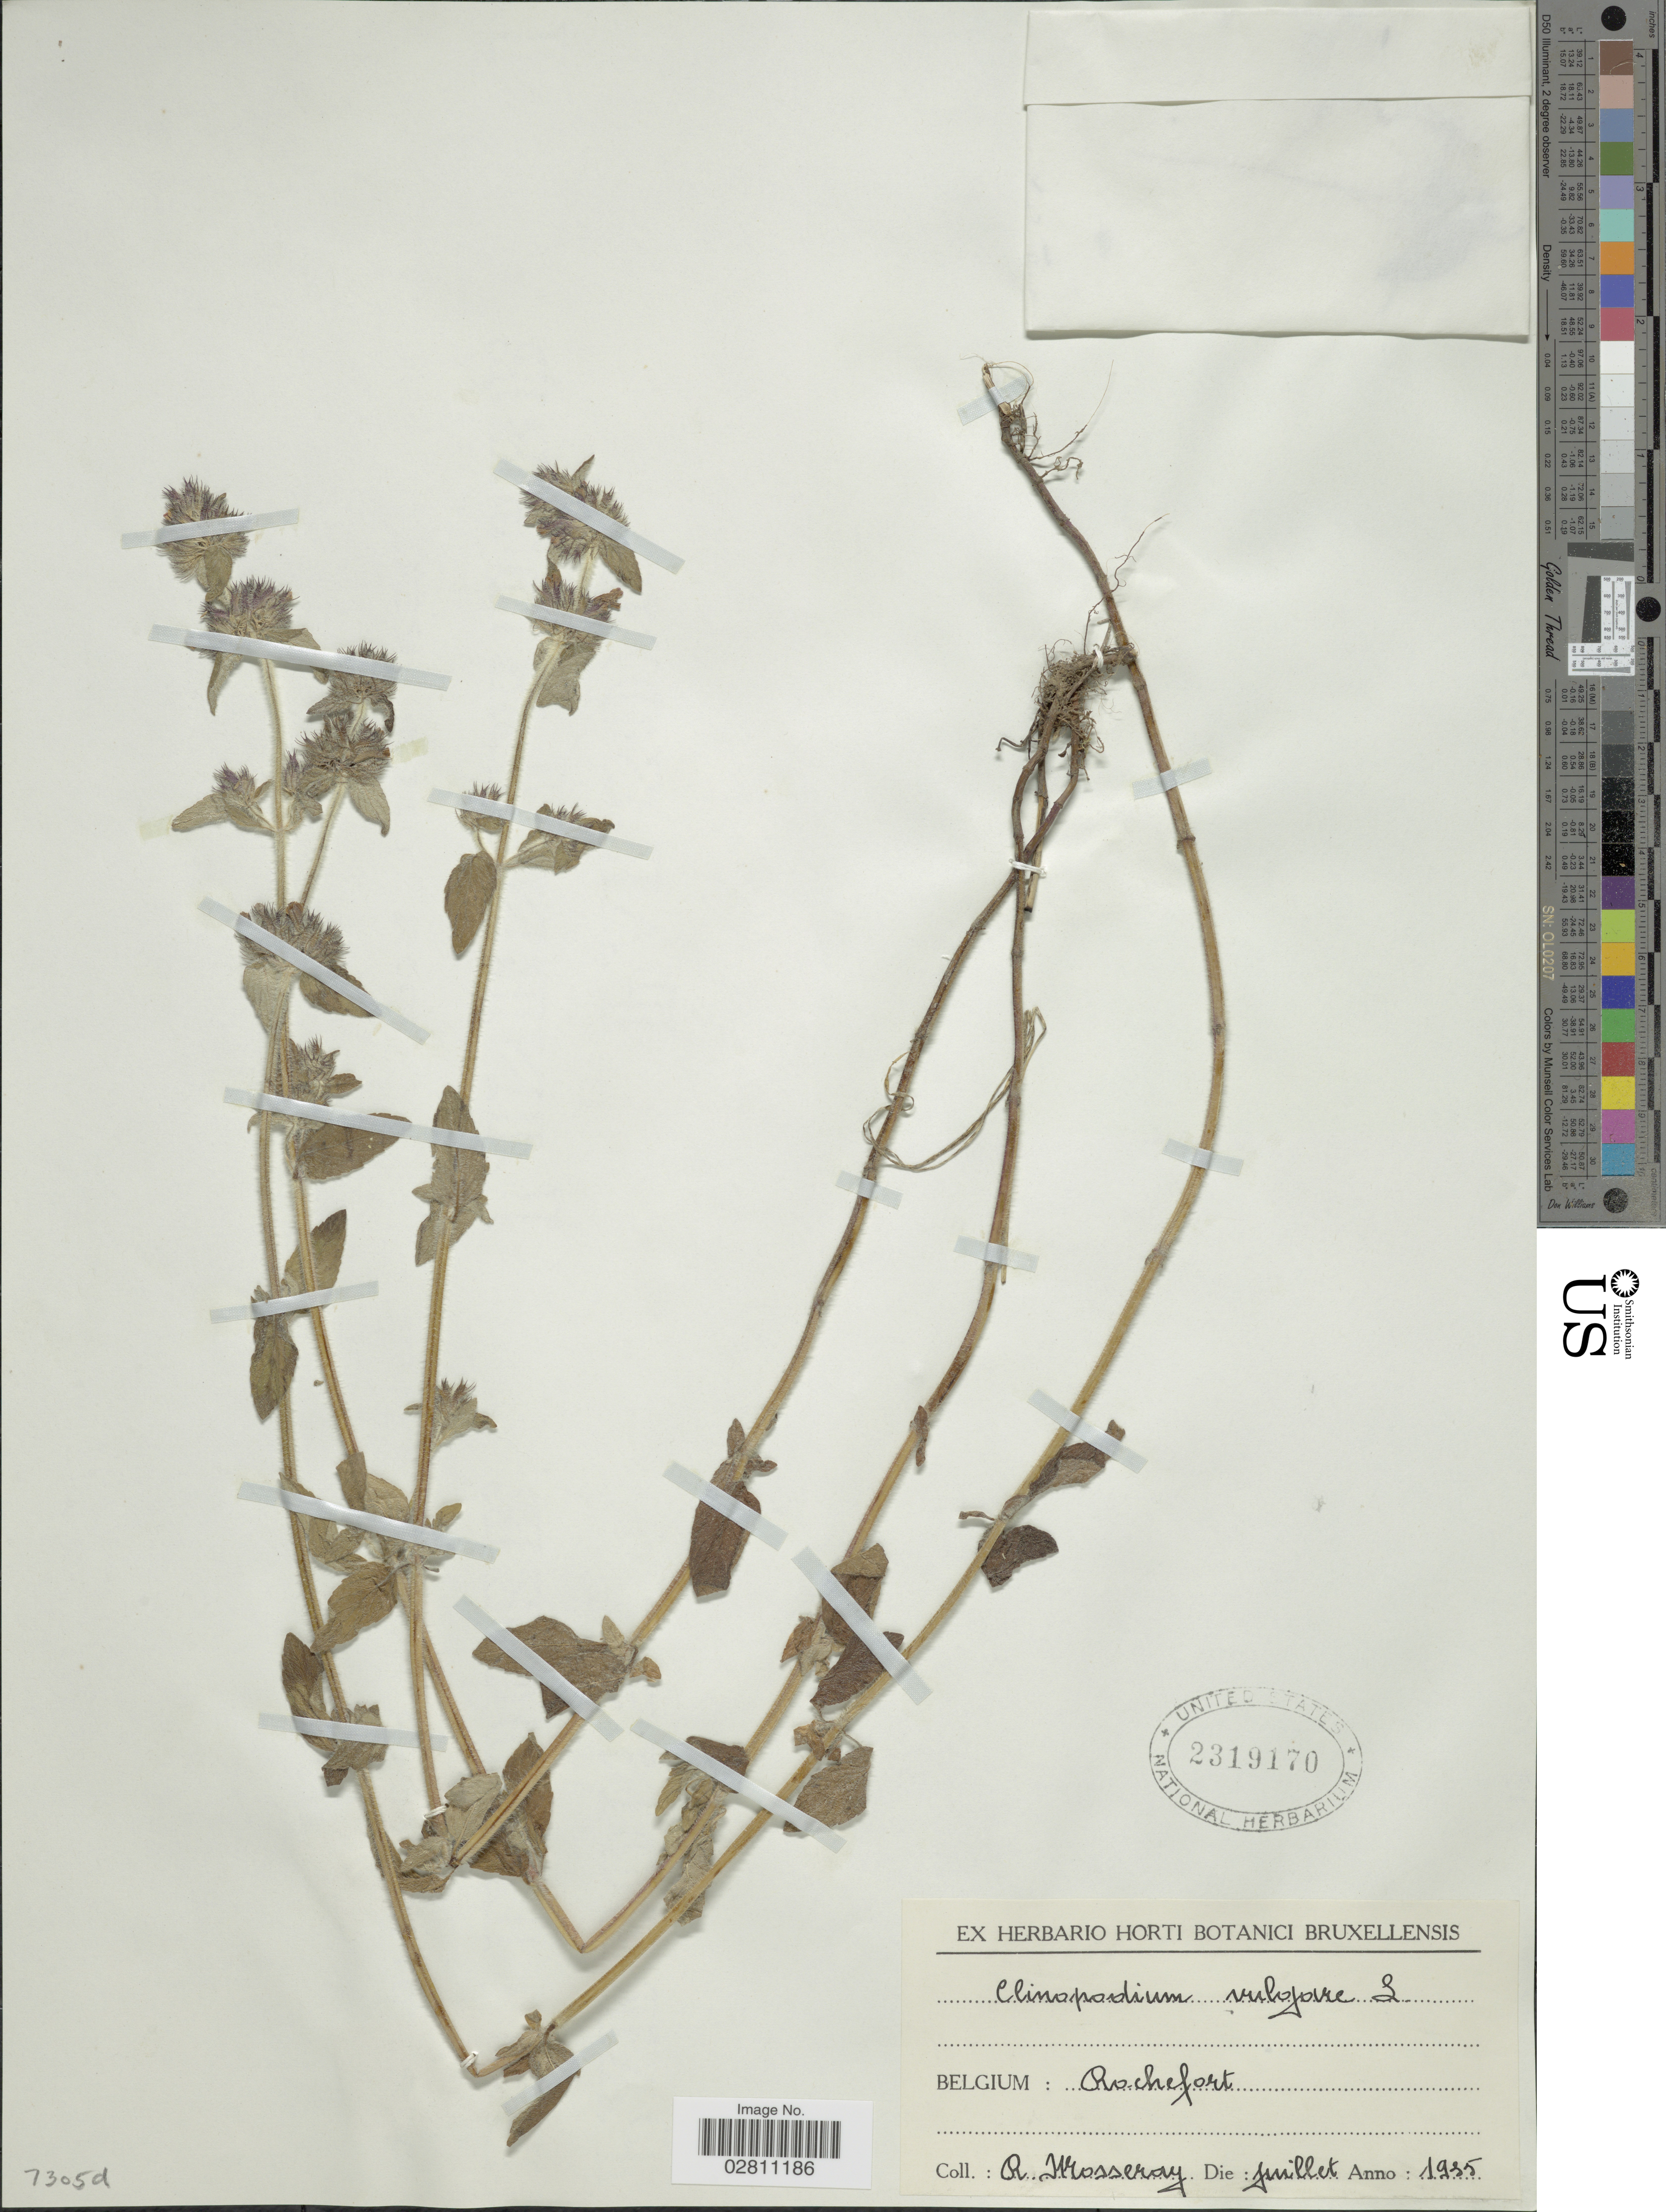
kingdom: Plantae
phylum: Tracheophyta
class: Magnoliopsida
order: Lamiales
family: Lamiaceae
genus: Clinopodium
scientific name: Clinopodium vulgare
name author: L.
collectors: R. Mosseray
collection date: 1935-07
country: Belgium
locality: Rochefort.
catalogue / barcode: US 2319170